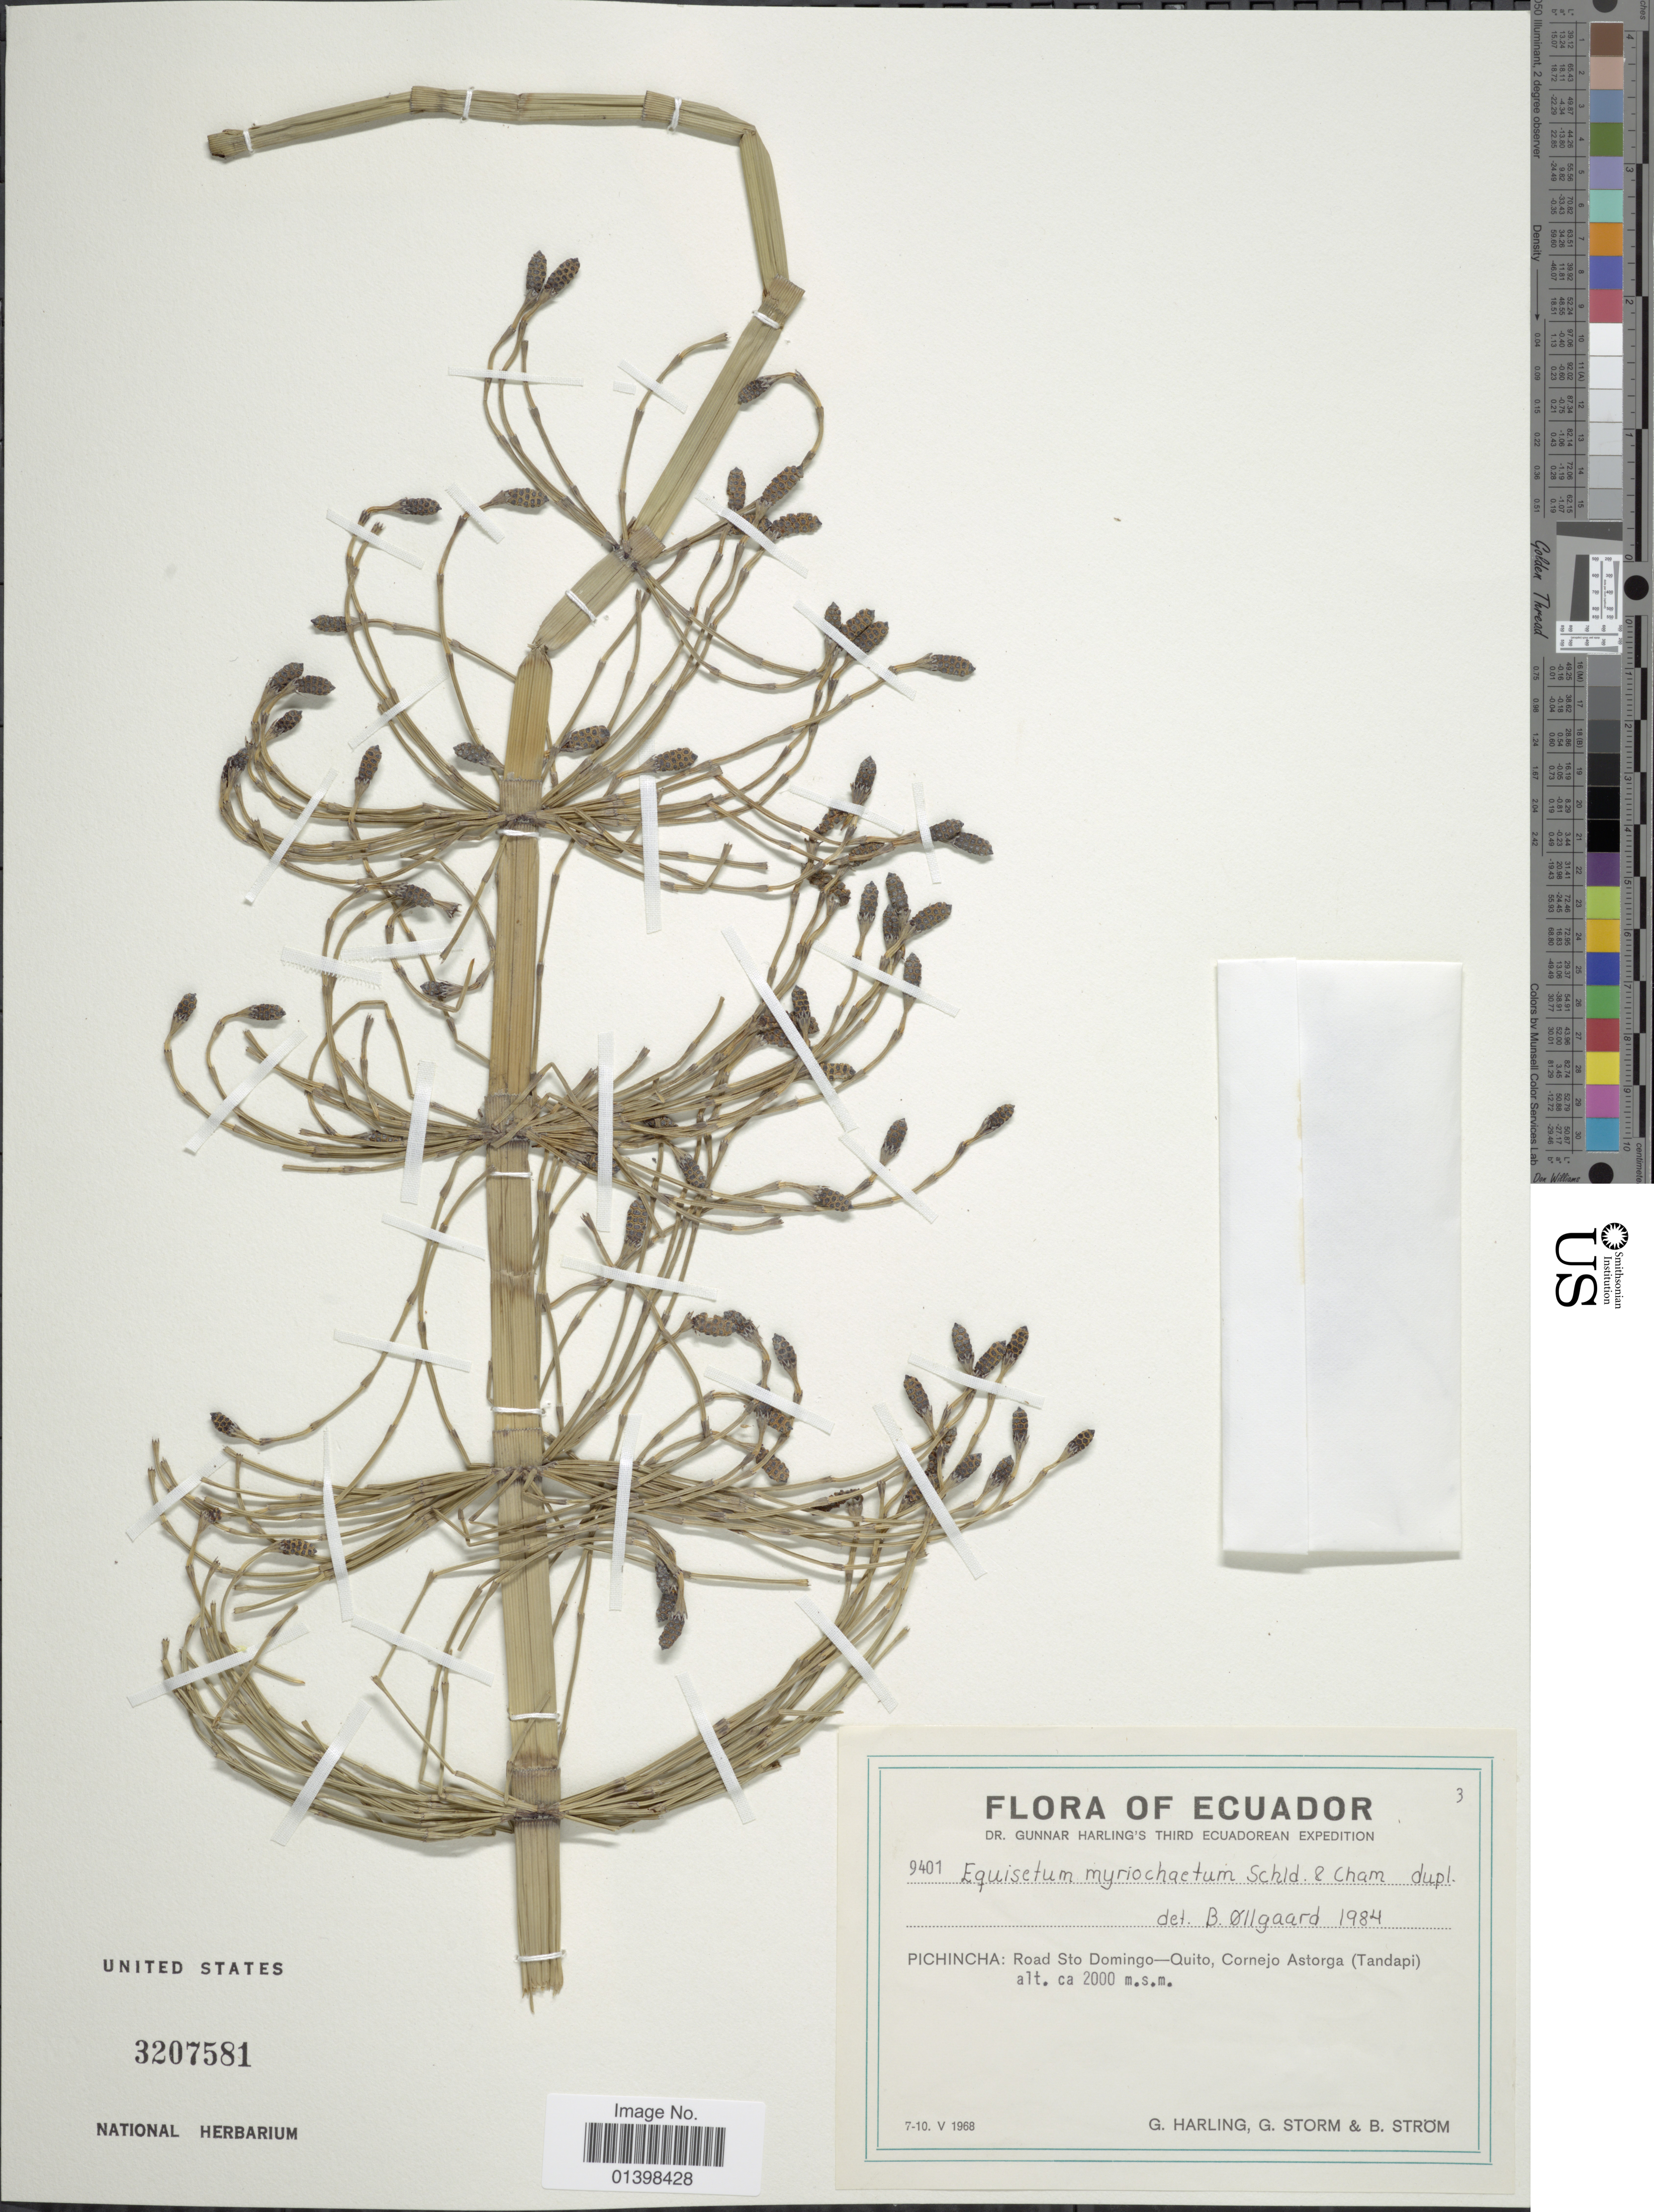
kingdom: Plantae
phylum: Tracheophyta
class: Polypodiopsida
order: Equisetales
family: Equisetaceae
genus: Equisetum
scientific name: Equisetum myriochaetum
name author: Schltdl. & Cham.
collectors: G. Harling, G. Storm & B. Storm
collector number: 9401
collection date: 1968-05-07/1968-05-10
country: Ecuador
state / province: Pichincha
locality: Road Sto Domingo-Quito, Cornejo Astorga (Tandapi)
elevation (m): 2000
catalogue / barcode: US 3207581